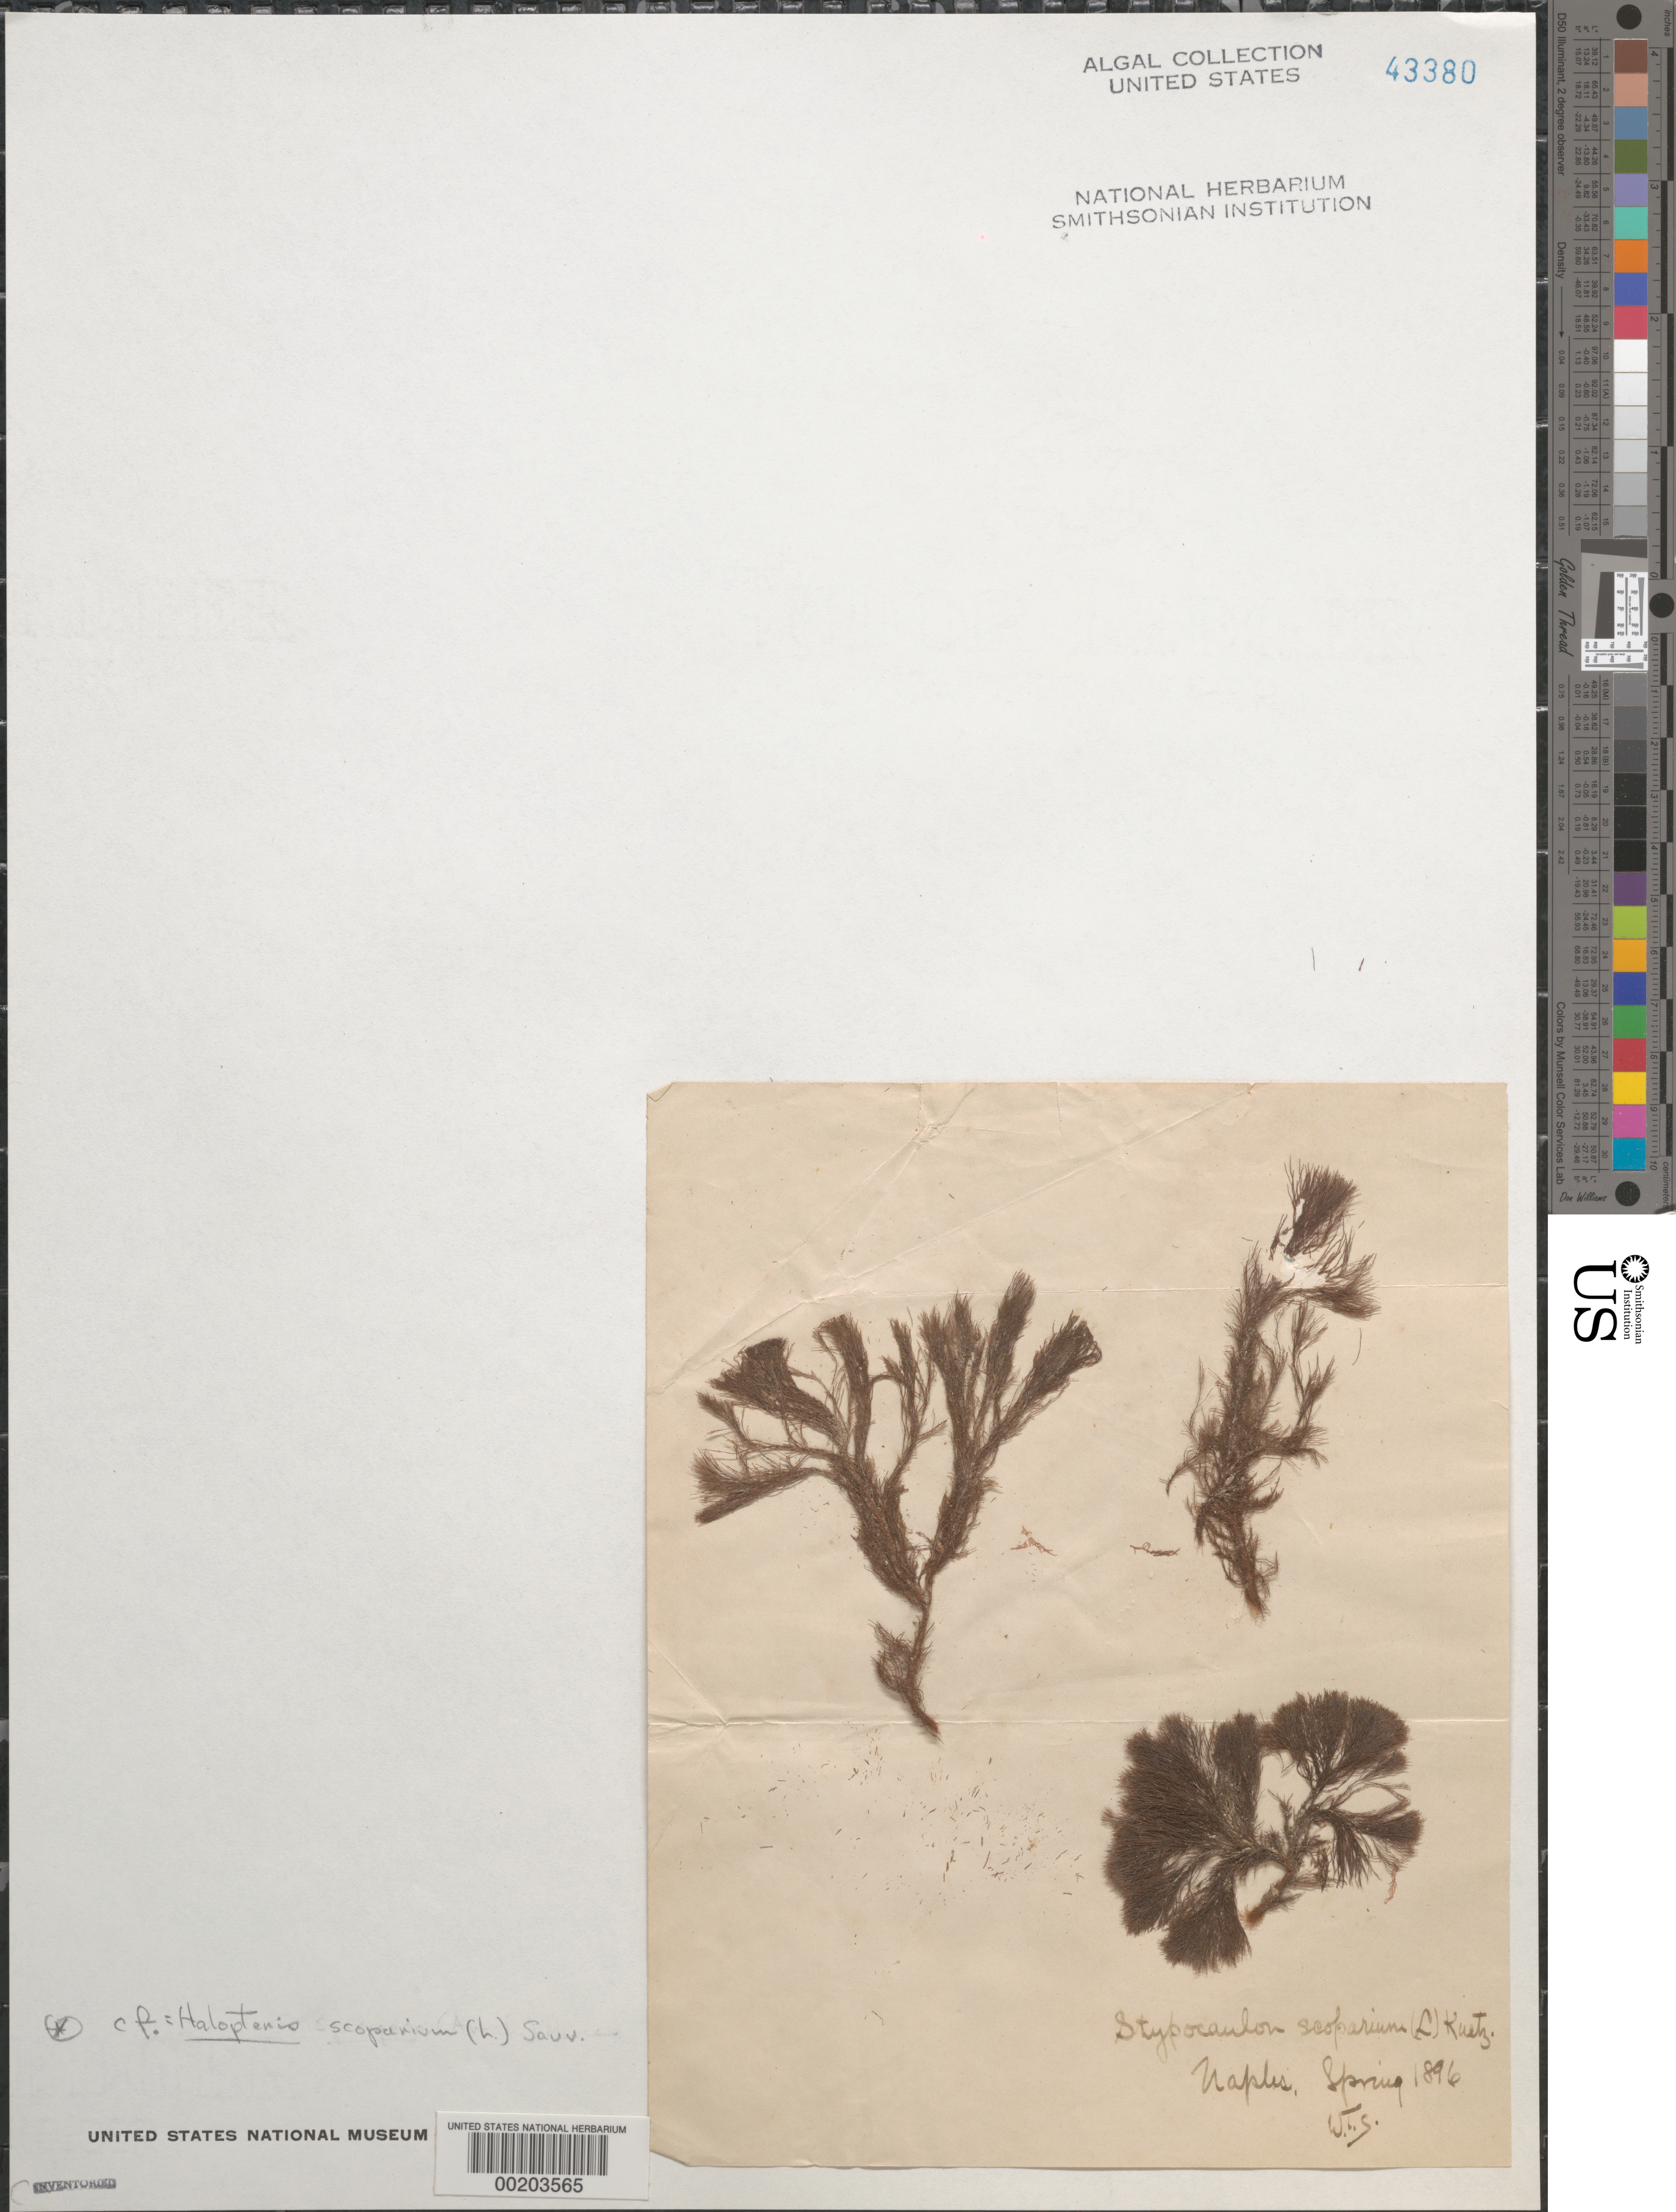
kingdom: Chromista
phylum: Ochrophyta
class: Phaeophyceae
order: Sphacelariales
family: Stypocaulaceae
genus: Halopteris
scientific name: Halopteris scoparia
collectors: W. S.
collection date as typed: Spr 1896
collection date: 1896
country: Italy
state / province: Campania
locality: Naples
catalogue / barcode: US 43380